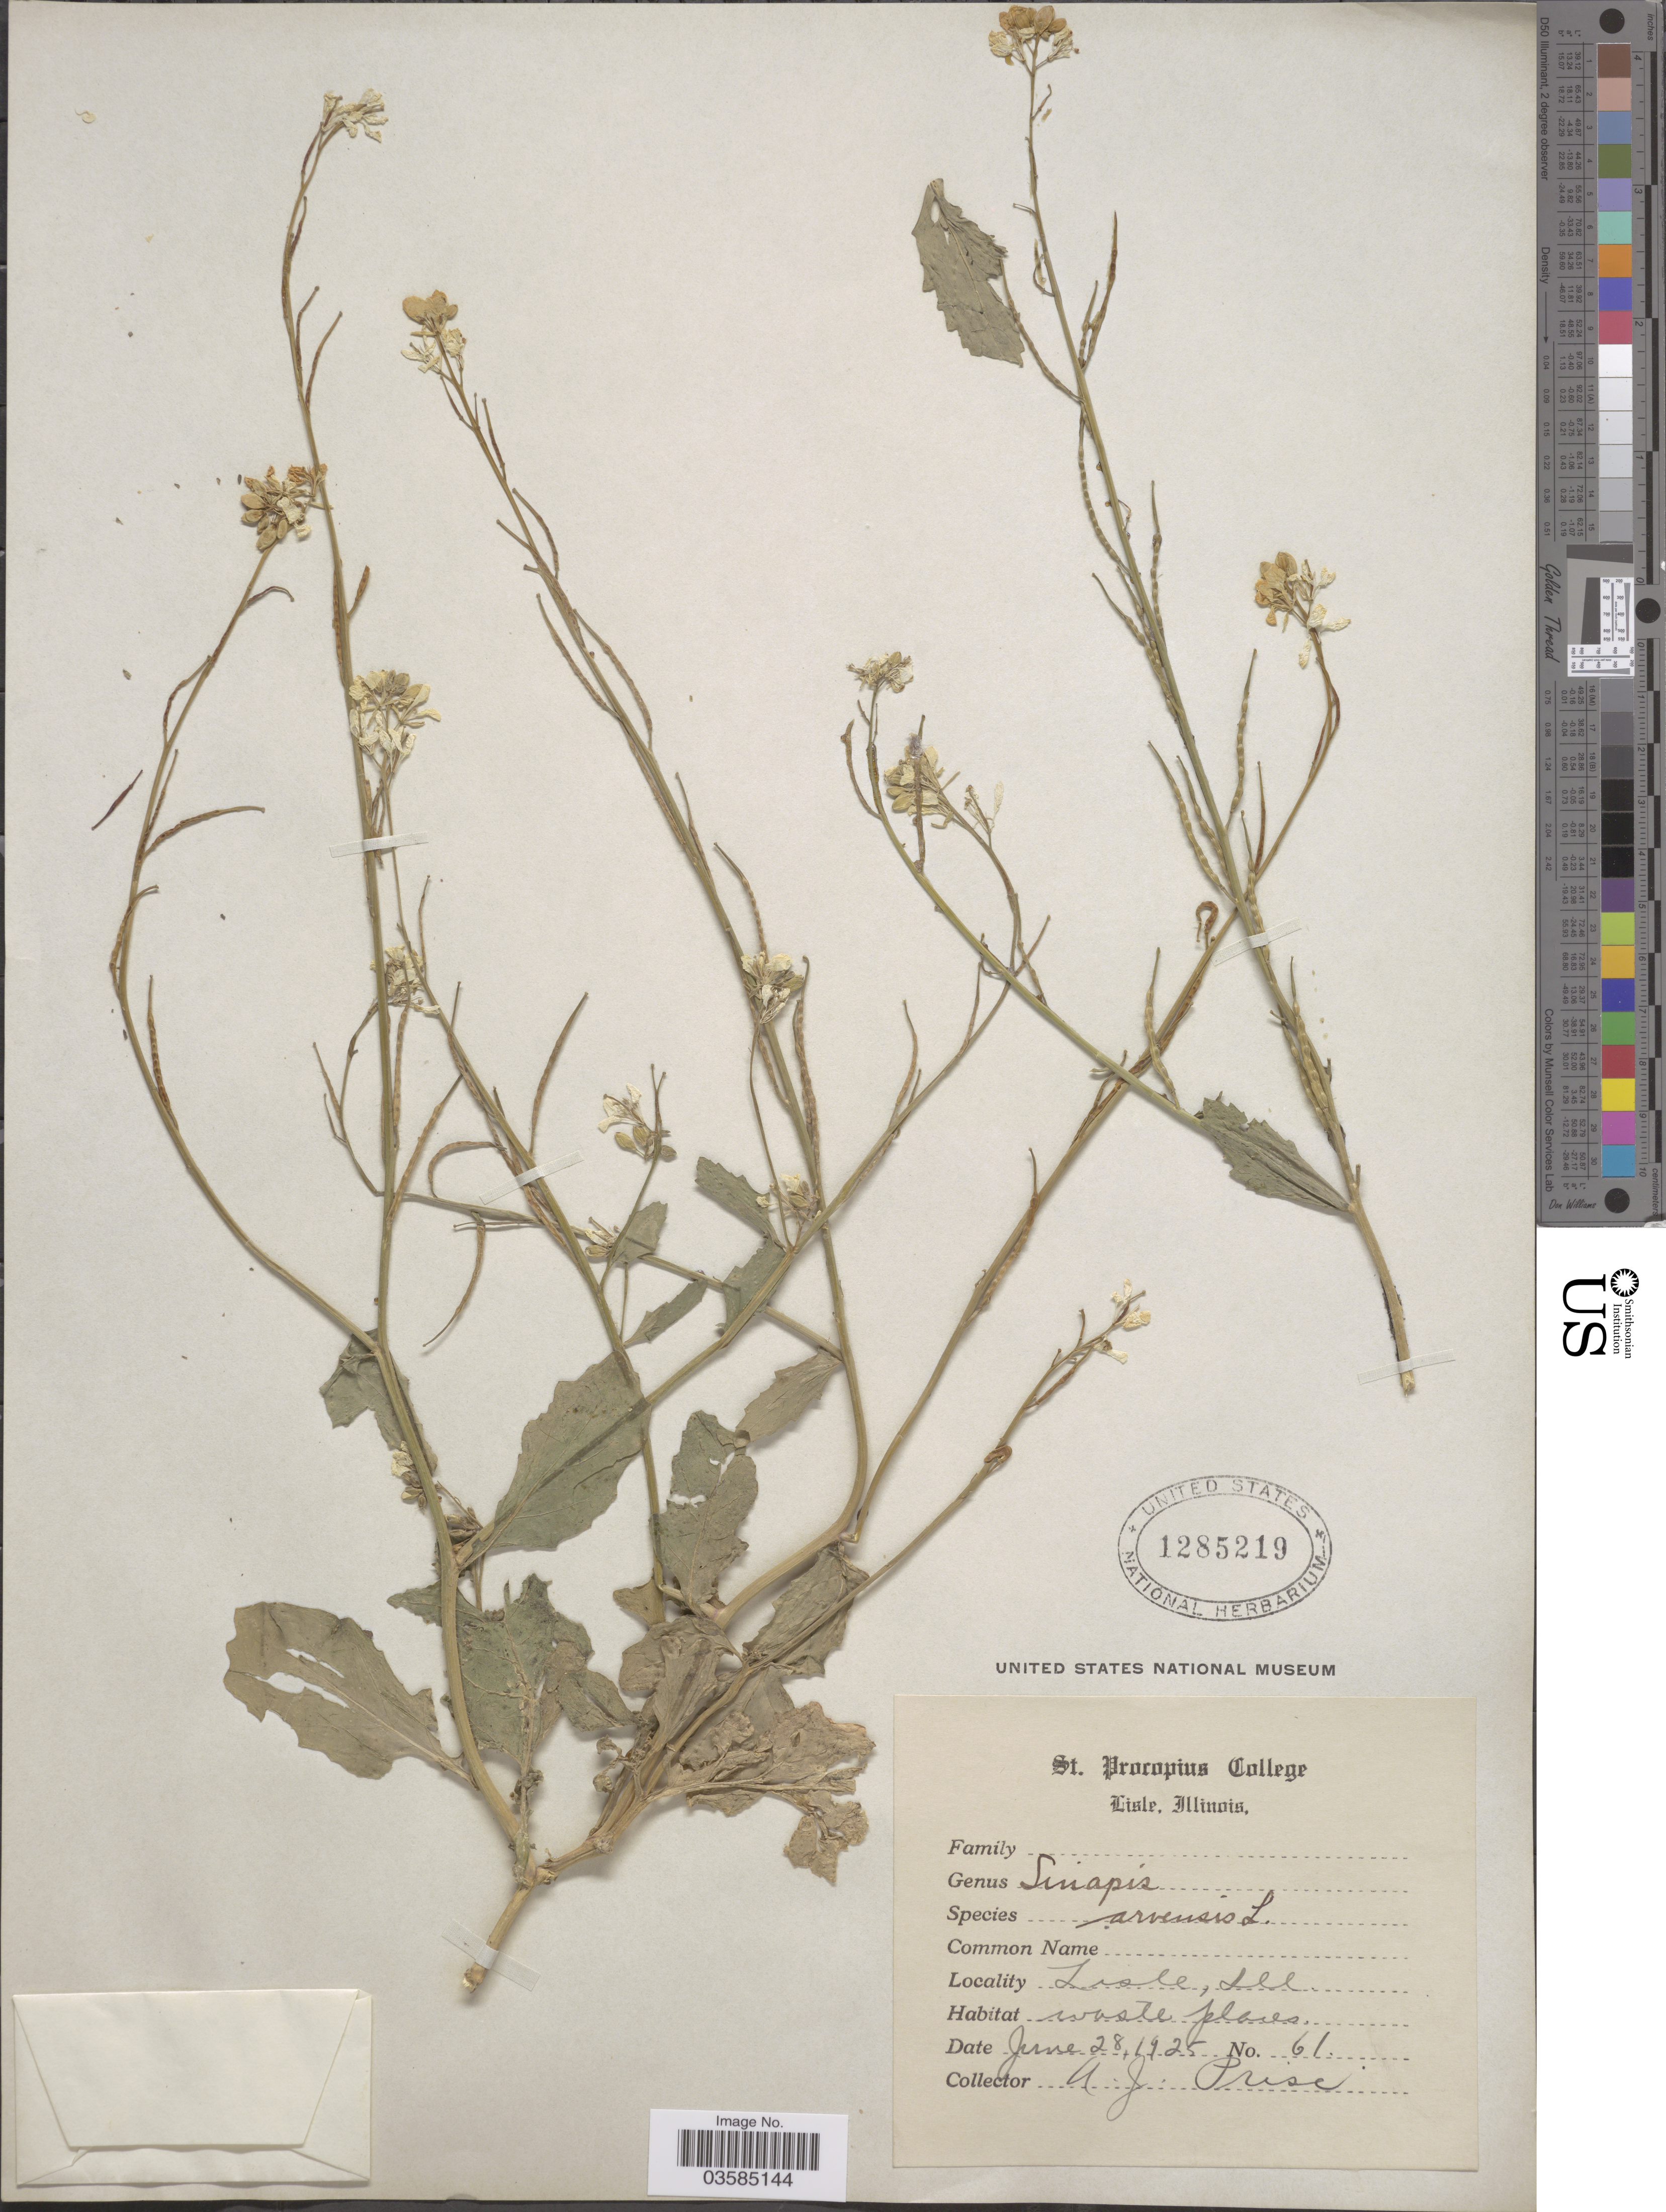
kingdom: Plantae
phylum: Tracheophyta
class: Magnoliopsida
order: Brassicales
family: Brassicaceae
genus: Brassica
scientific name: Brassica kaber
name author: (DC.) L.C. Wheeler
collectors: A. Prise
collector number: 61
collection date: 1925-06-28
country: United States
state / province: Illinois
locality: Lisle, Lee. Waste places.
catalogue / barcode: US 1285219